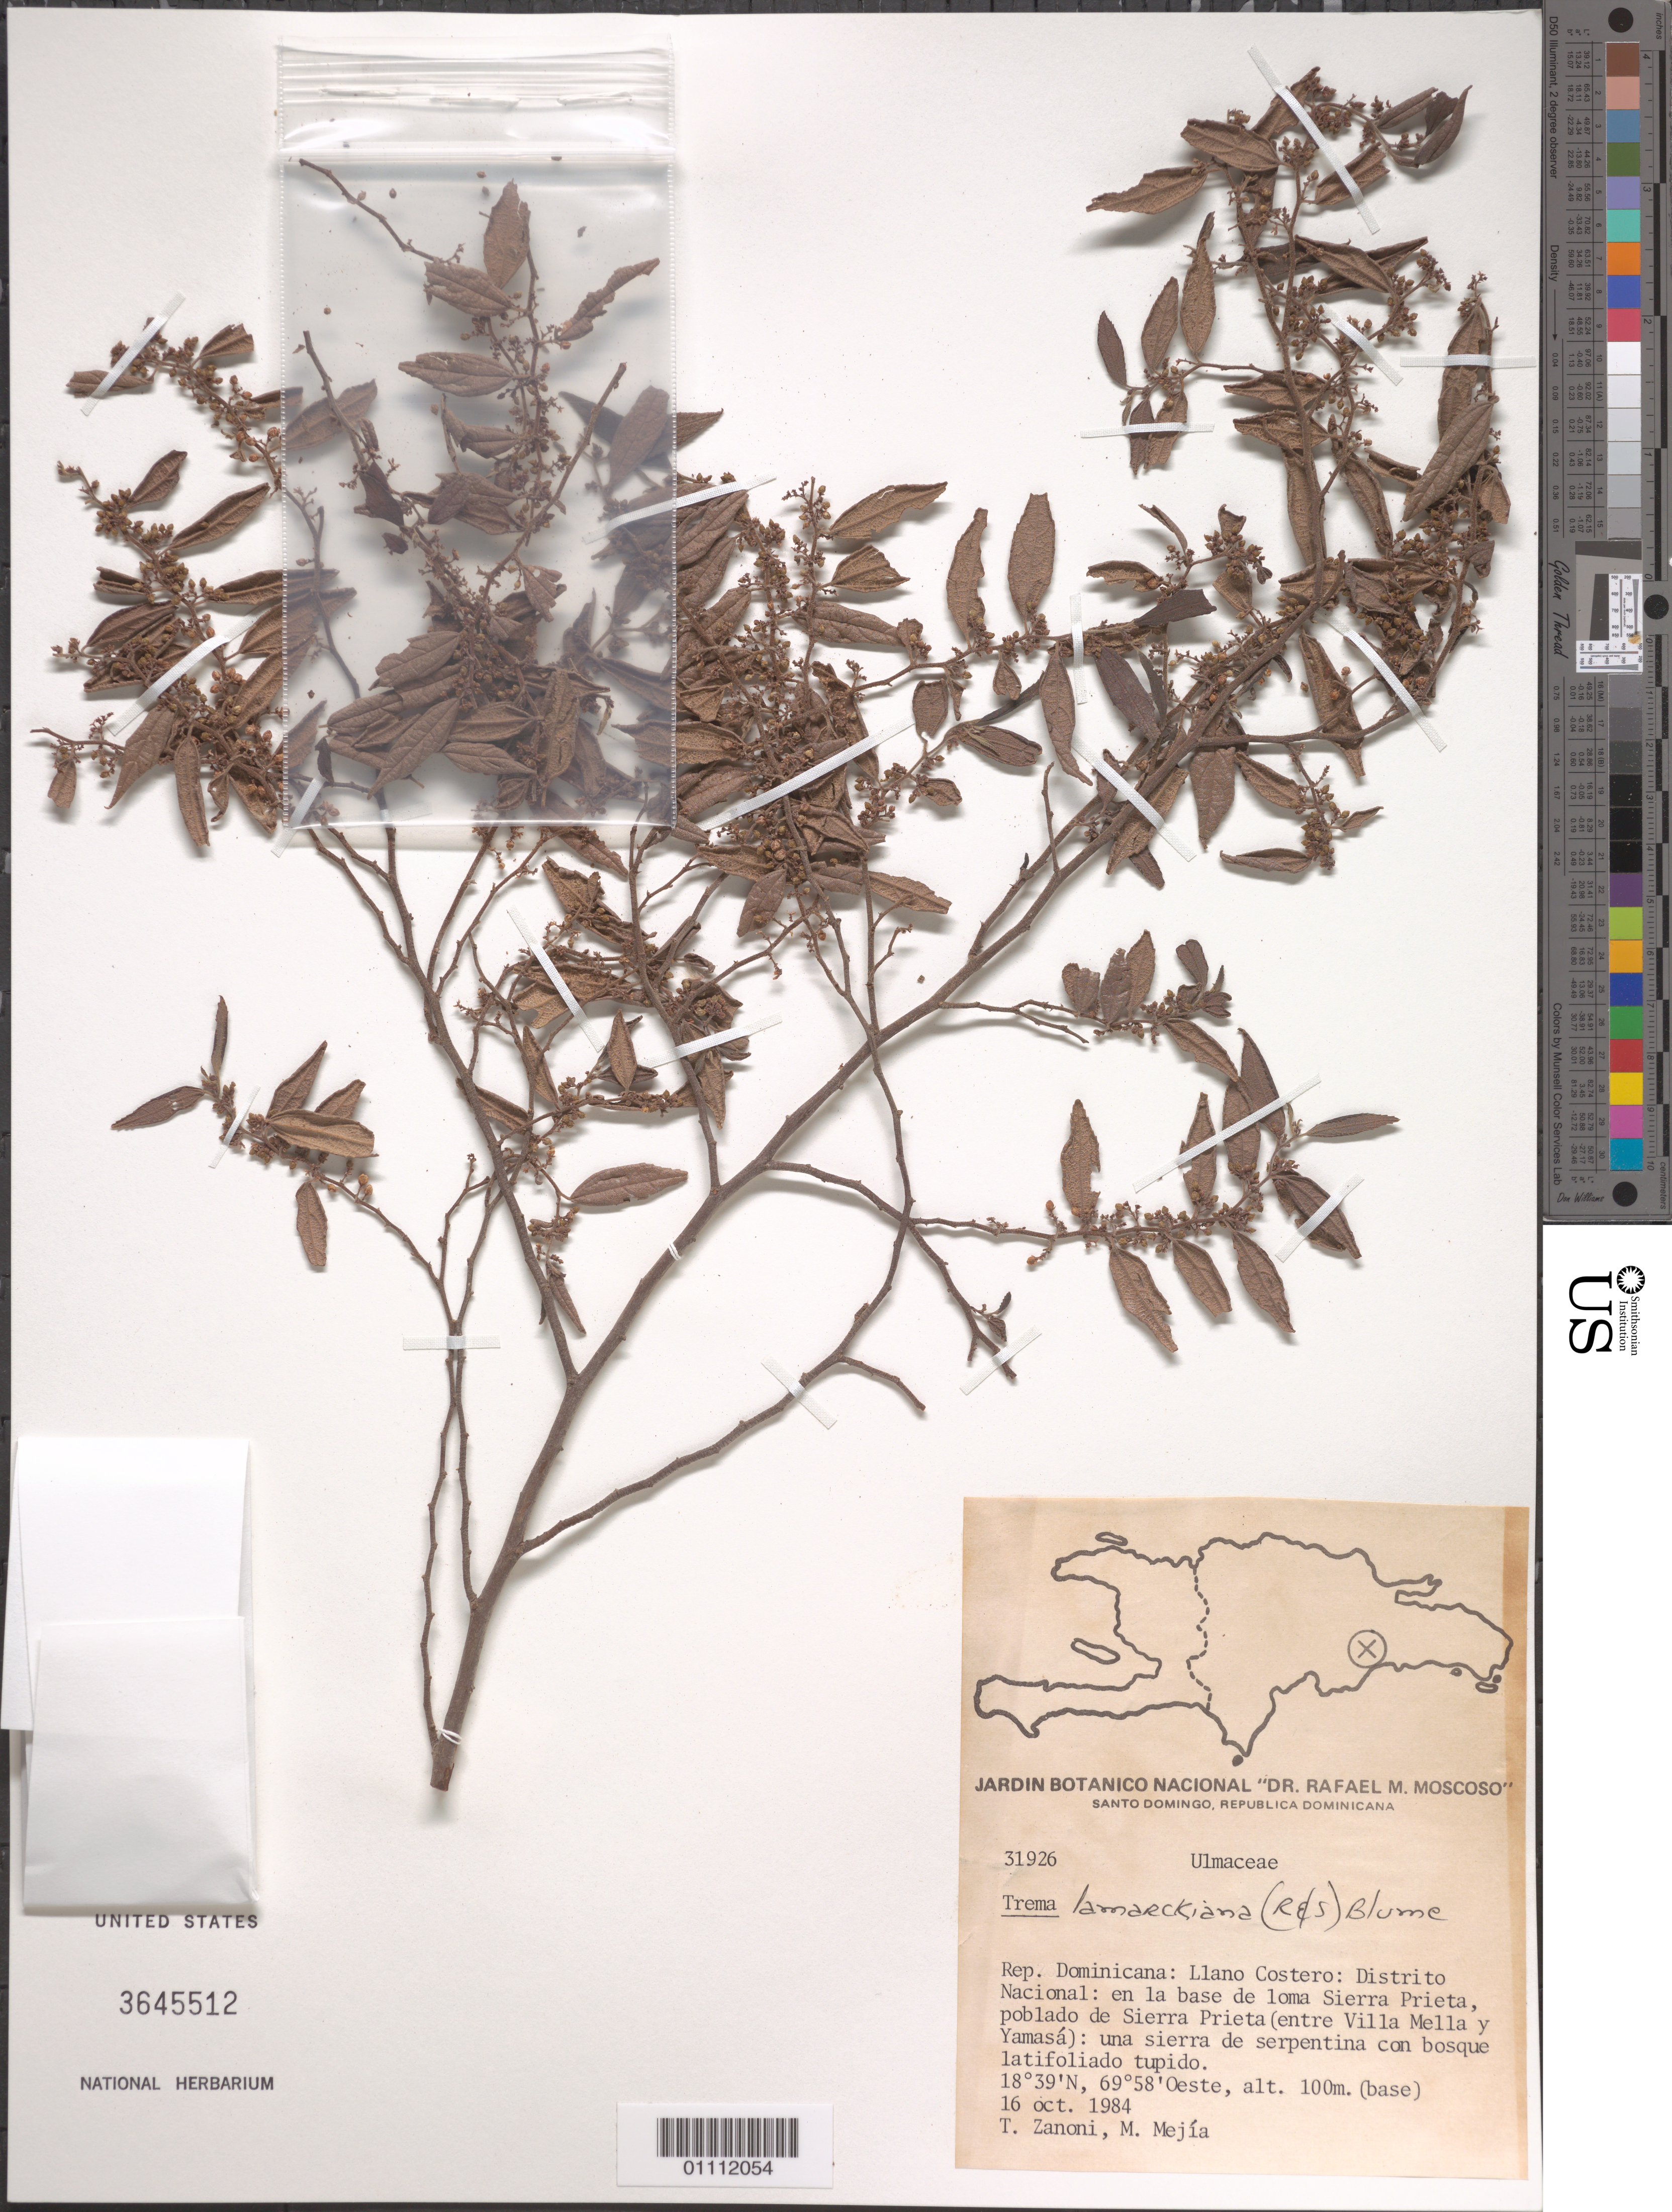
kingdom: Plantae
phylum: Tracheophyta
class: Magnoliopsida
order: Rosales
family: Cannabaceae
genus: Trema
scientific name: Trema lamarckianum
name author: (Schult.) Blume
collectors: T. A. Zanoni & M. Mejia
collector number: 31926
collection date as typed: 16 Oct 1984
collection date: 1984-10-16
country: Dominican Republic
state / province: Distrito Nacional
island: Hispaniola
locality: Llano Costero, en la base de loma Sierra prieta, poblado de Sierra Prieta (entre Villa mella y Yamasá)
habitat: Una sierra de serpentina con bosque latifoliado tupido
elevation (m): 100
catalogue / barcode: US 3645512